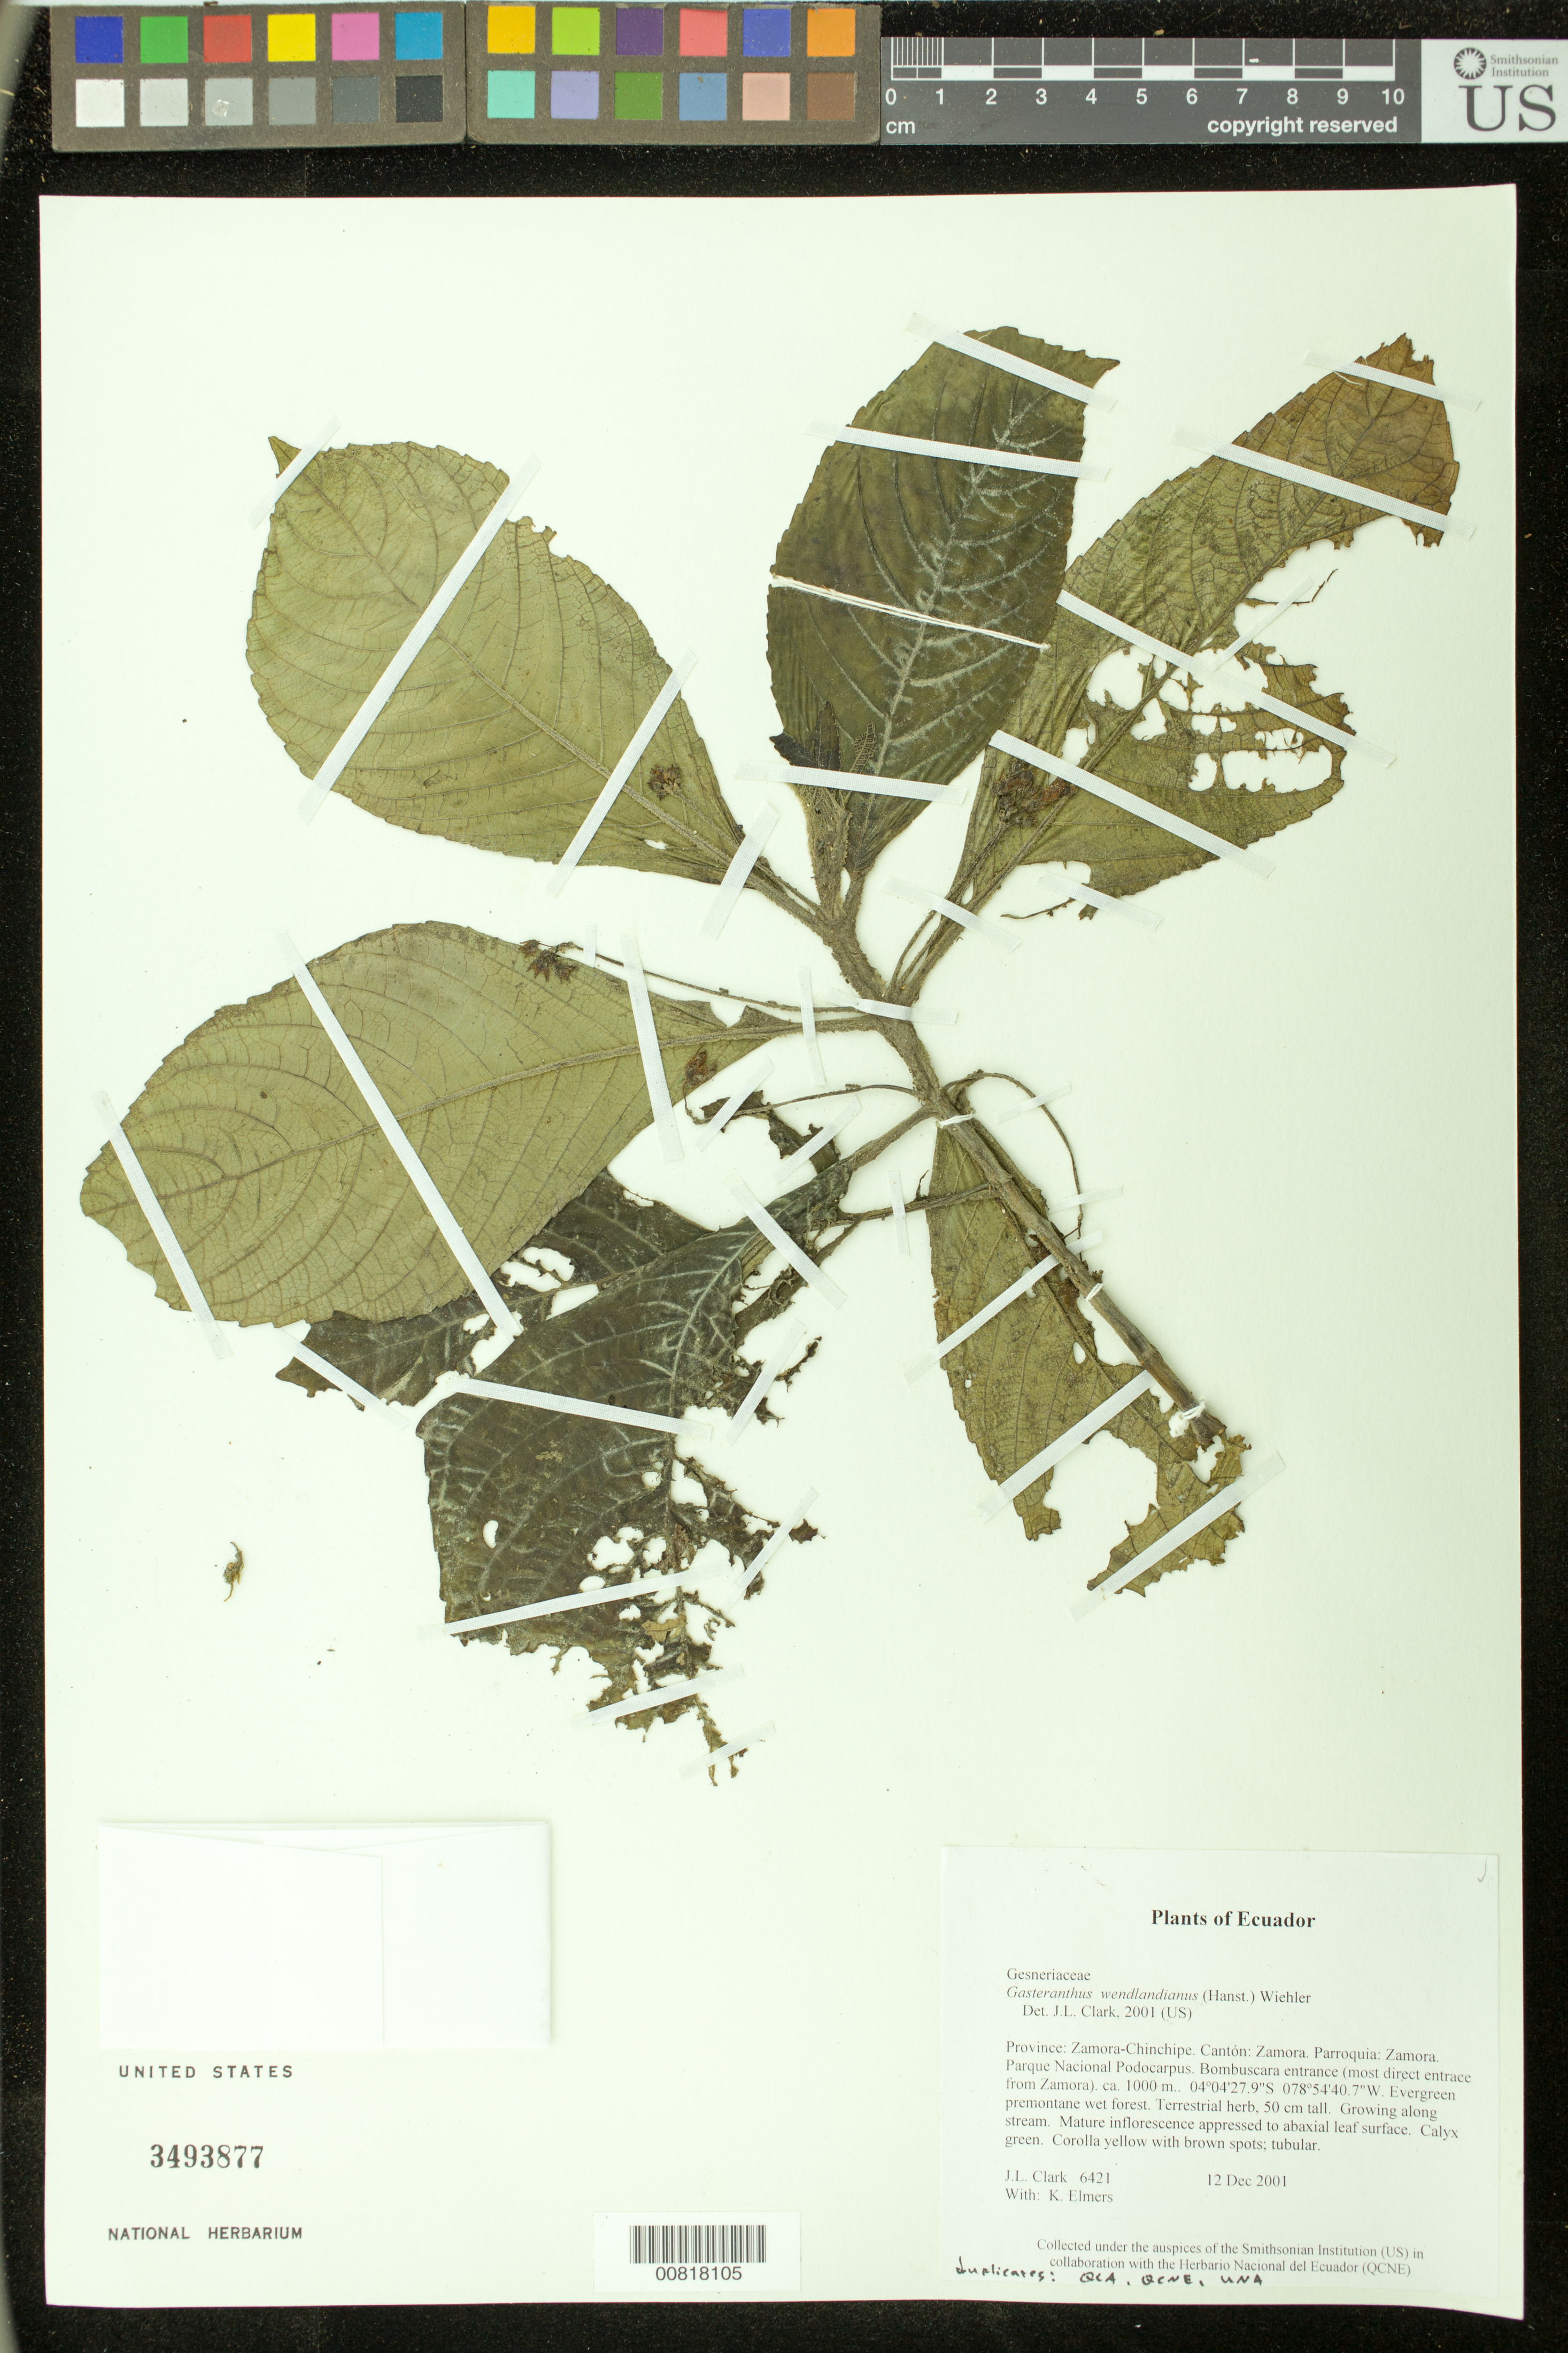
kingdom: Plantae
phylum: Tracheophyta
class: Magnoliopsida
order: Lamiales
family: Gesneriaceae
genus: Gasteranthus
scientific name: Gasteranthus wendlandianus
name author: (Hanst.) Wiehler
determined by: Clark, J. L., (SEL), The Marie Selby Botanical Garden (UNITED STATES)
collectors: J. L. Clark & K. Elmers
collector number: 6421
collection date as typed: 12 Dec 2001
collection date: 2001-12-12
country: Ecuador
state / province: Zamora-Chinchipe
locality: Zamora. Parroquia: Zamora. Parque Nacional Podocarpus. Bombuscara entrance (most direct entrace from Zamora).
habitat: Evergreen premontane wet forest.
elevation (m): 1000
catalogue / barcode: US 3493877